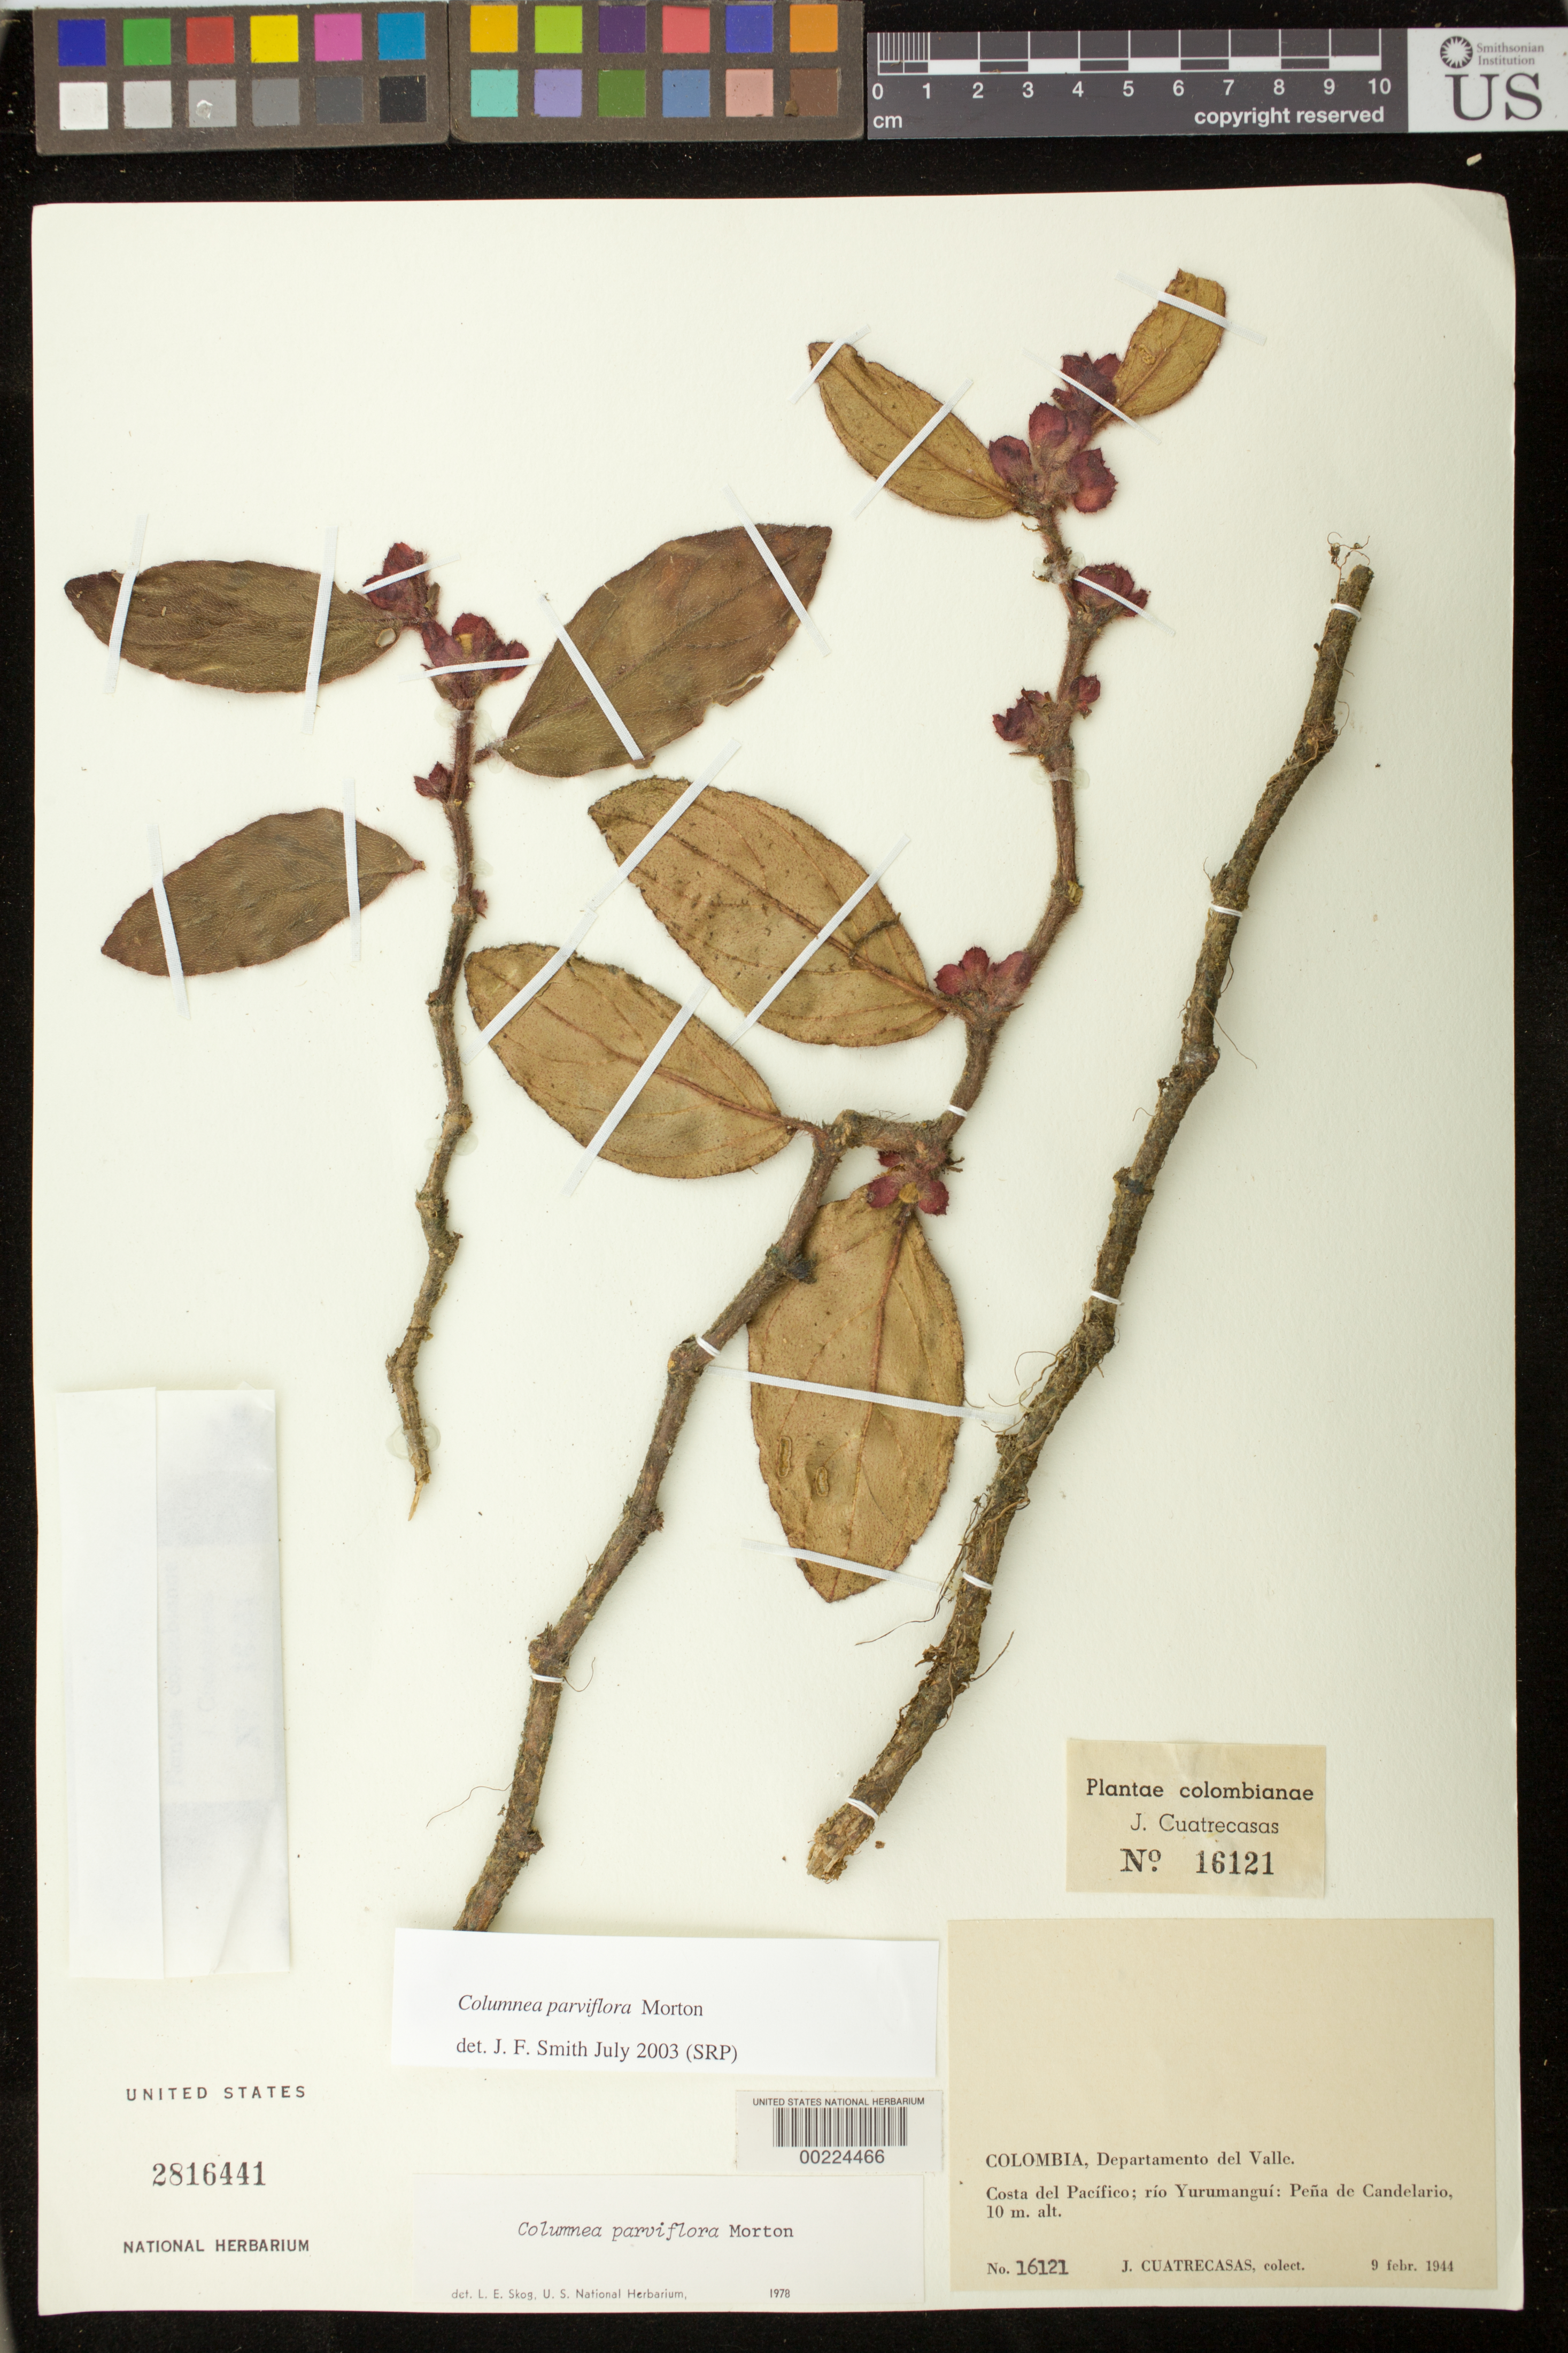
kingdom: Plantae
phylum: Tracheophyta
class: Magnoliopsida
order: Lamiales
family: Gesneriaceae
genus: Columnea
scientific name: Columnea herthae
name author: Mansf.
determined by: Clark, J. L.; Skog, Laurence E.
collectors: J. Cuatrecasas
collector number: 16121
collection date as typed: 09 Feb 1944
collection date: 1944-02-09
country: Colombia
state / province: Valle del Cauca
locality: Pacific coast, Rio Yurumangui, Pena de Candelario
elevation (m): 10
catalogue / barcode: US 2816441